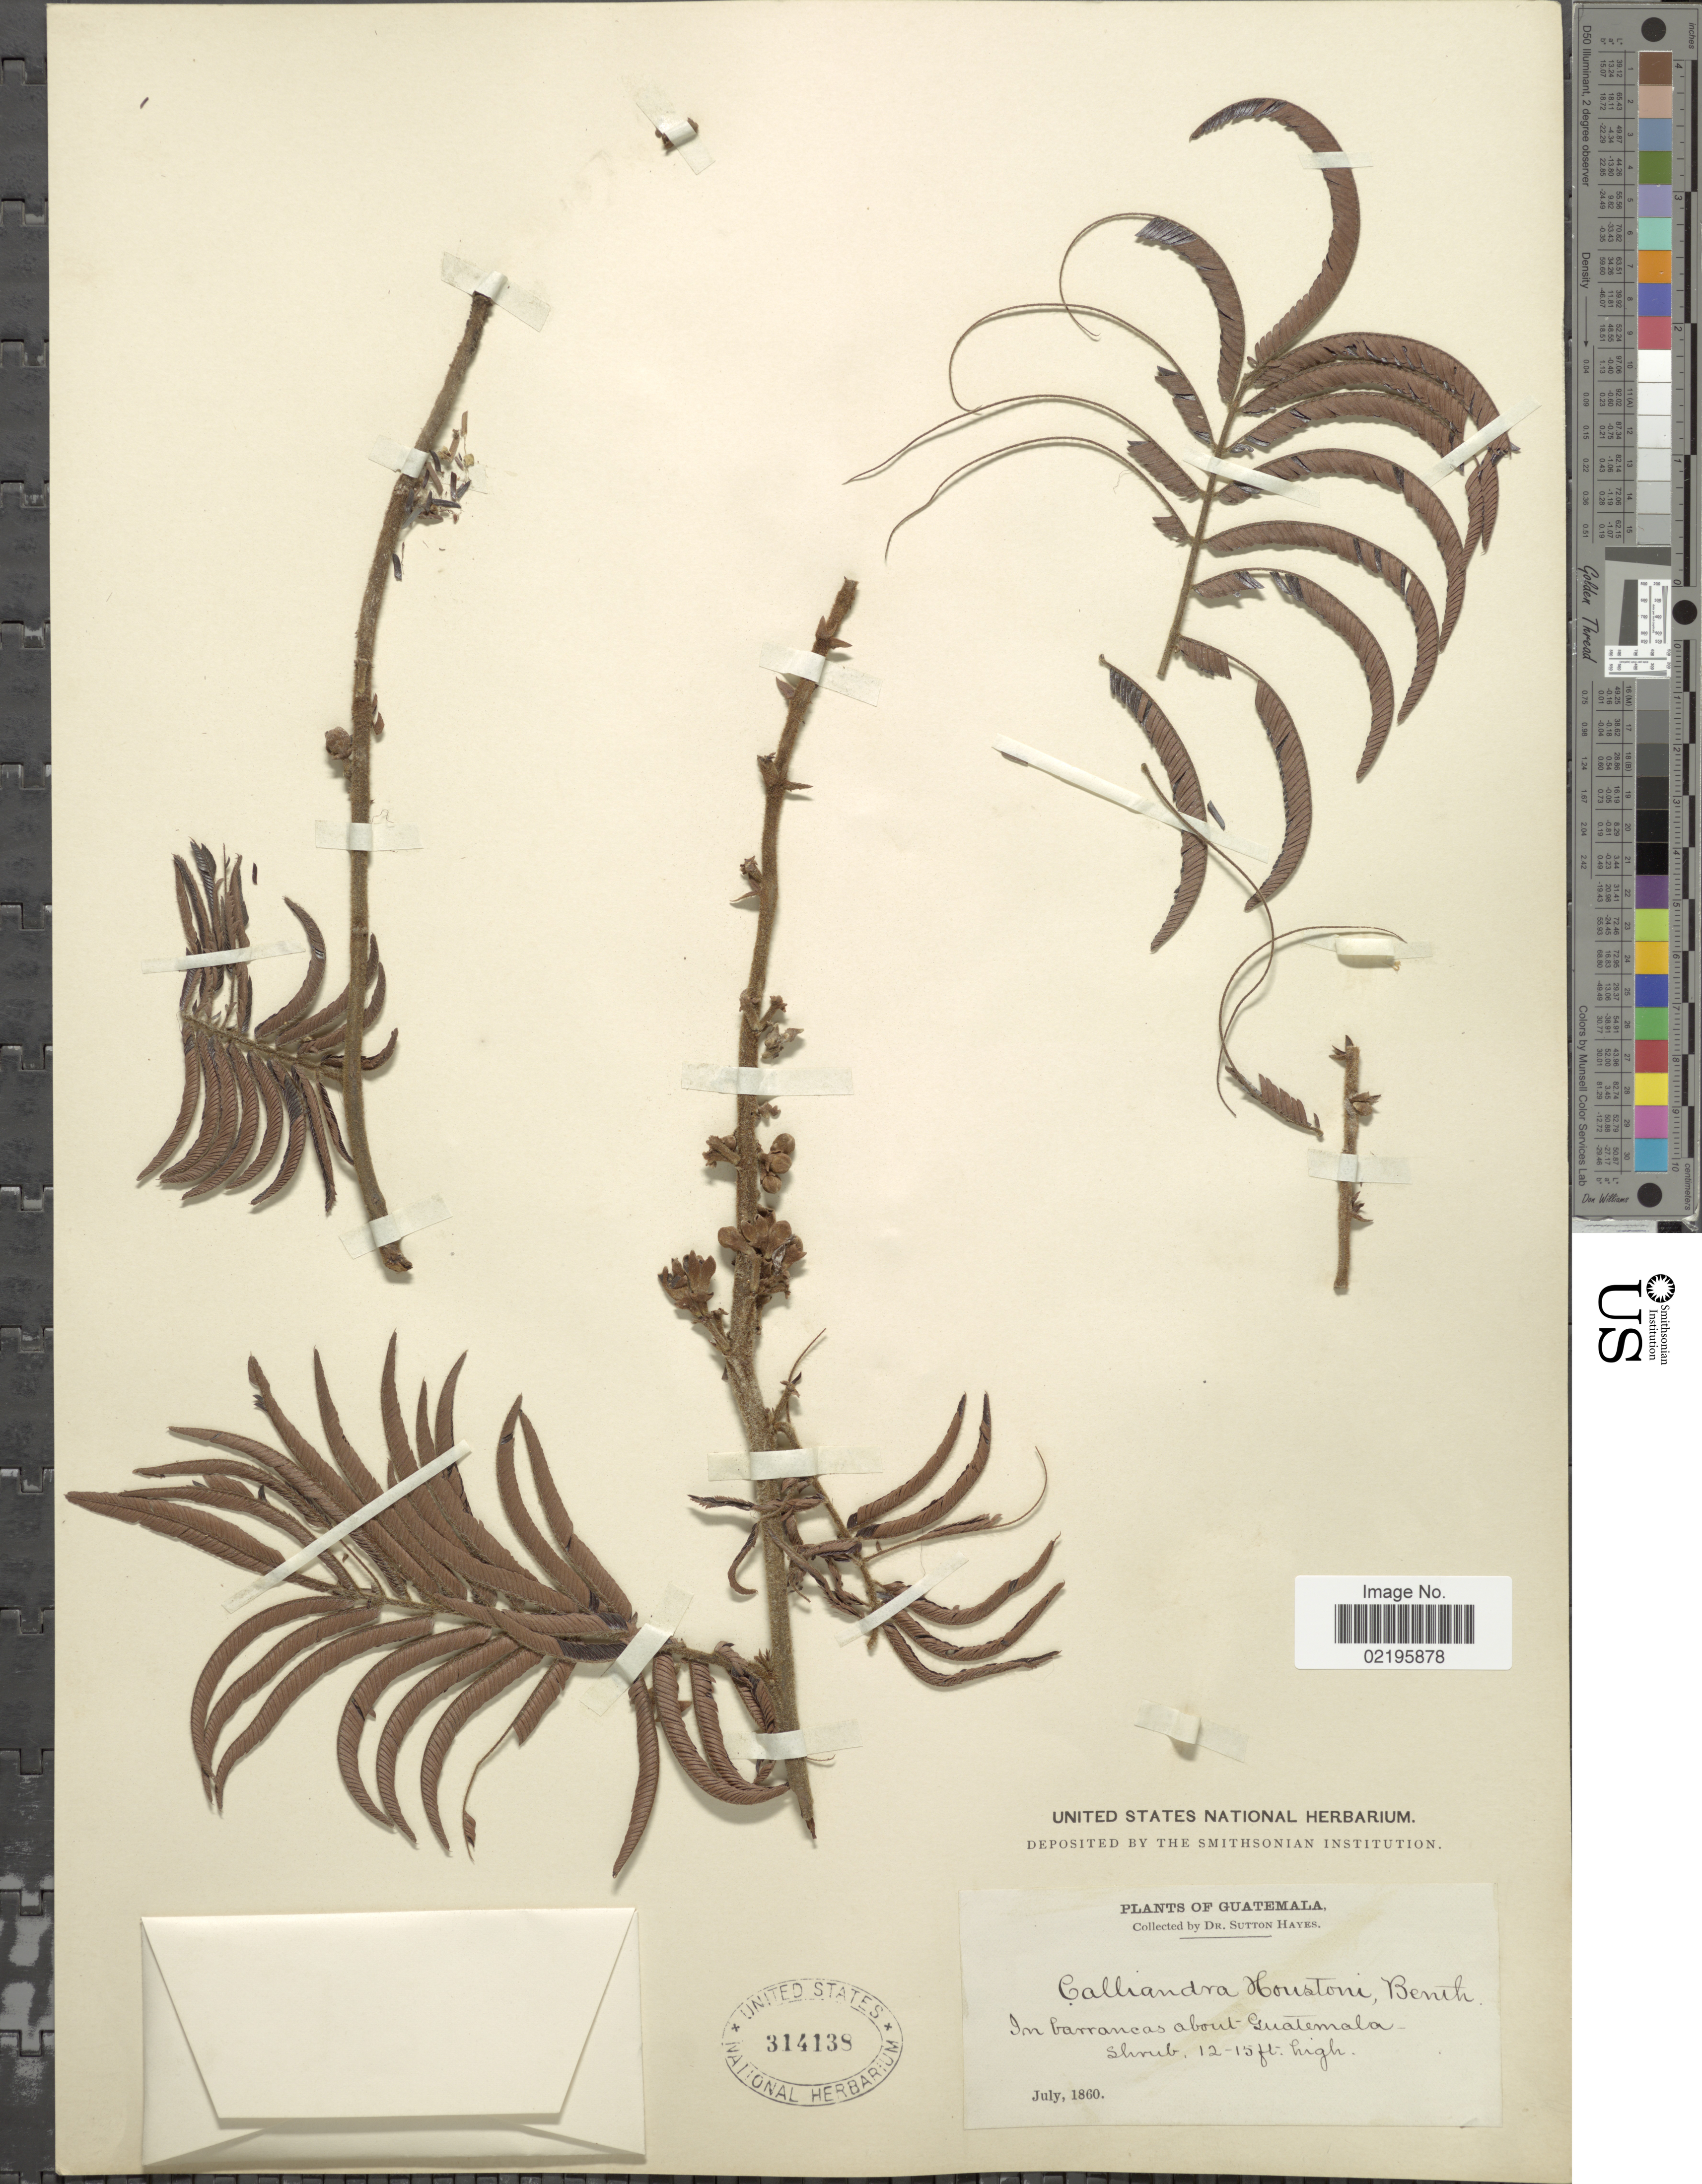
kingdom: Plantae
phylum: Tracheophyta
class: Magnoliopsida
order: Fabales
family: Fabaceae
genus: Calliandra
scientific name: Calliandra houstoniana var. houstoniana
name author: (Mill.) Standl.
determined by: Strong, Mark T., (BOT), Smithsonian Institution - National Museum of Natural History (UNITED STATES)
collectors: S. Hayes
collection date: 1860-07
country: Guatemala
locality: In barrancas about Guatemala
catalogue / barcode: US 314138